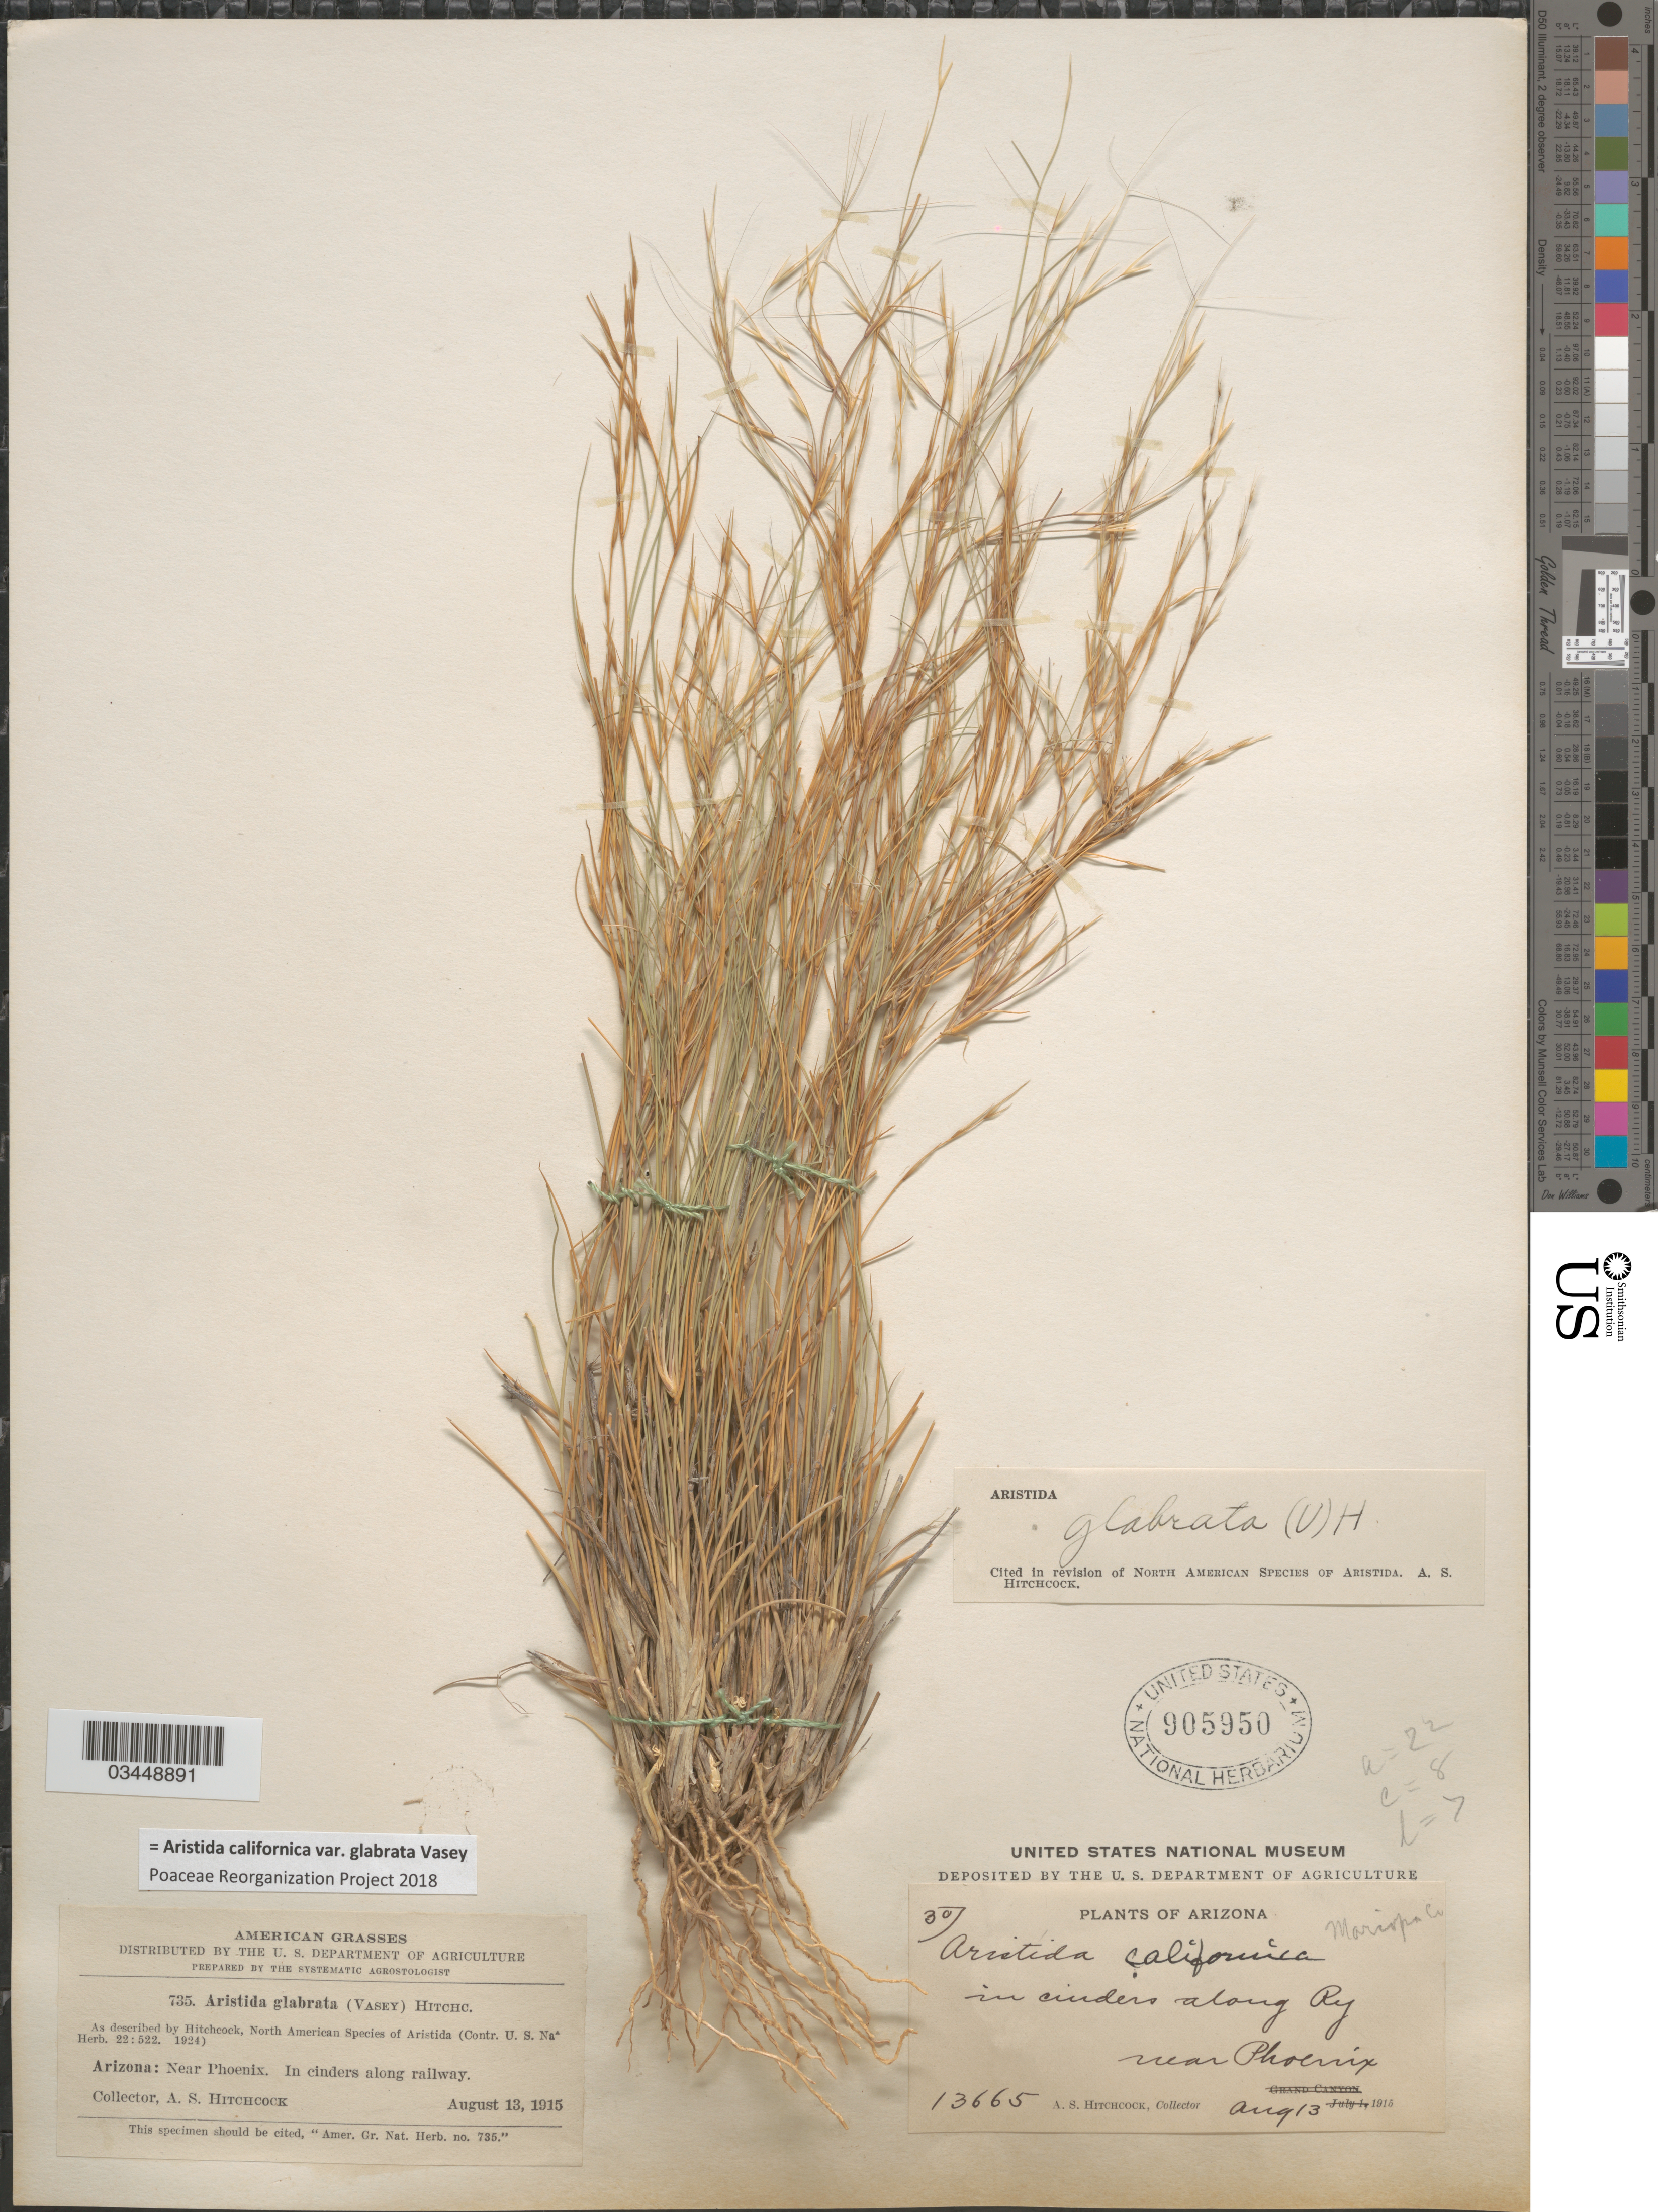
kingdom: Plantae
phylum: Tracheophyta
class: Liliopsida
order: Poales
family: Poaceae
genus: Aristida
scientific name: Aristida californica var. glabrata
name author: Vasey in Brandegee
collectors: A. S. Hitchcock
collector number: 13665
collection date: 1915-08-13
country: United States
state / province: Arizona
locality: Near Phoenix. In cinders along railway. Mariposa Co.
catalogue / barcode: US 905950